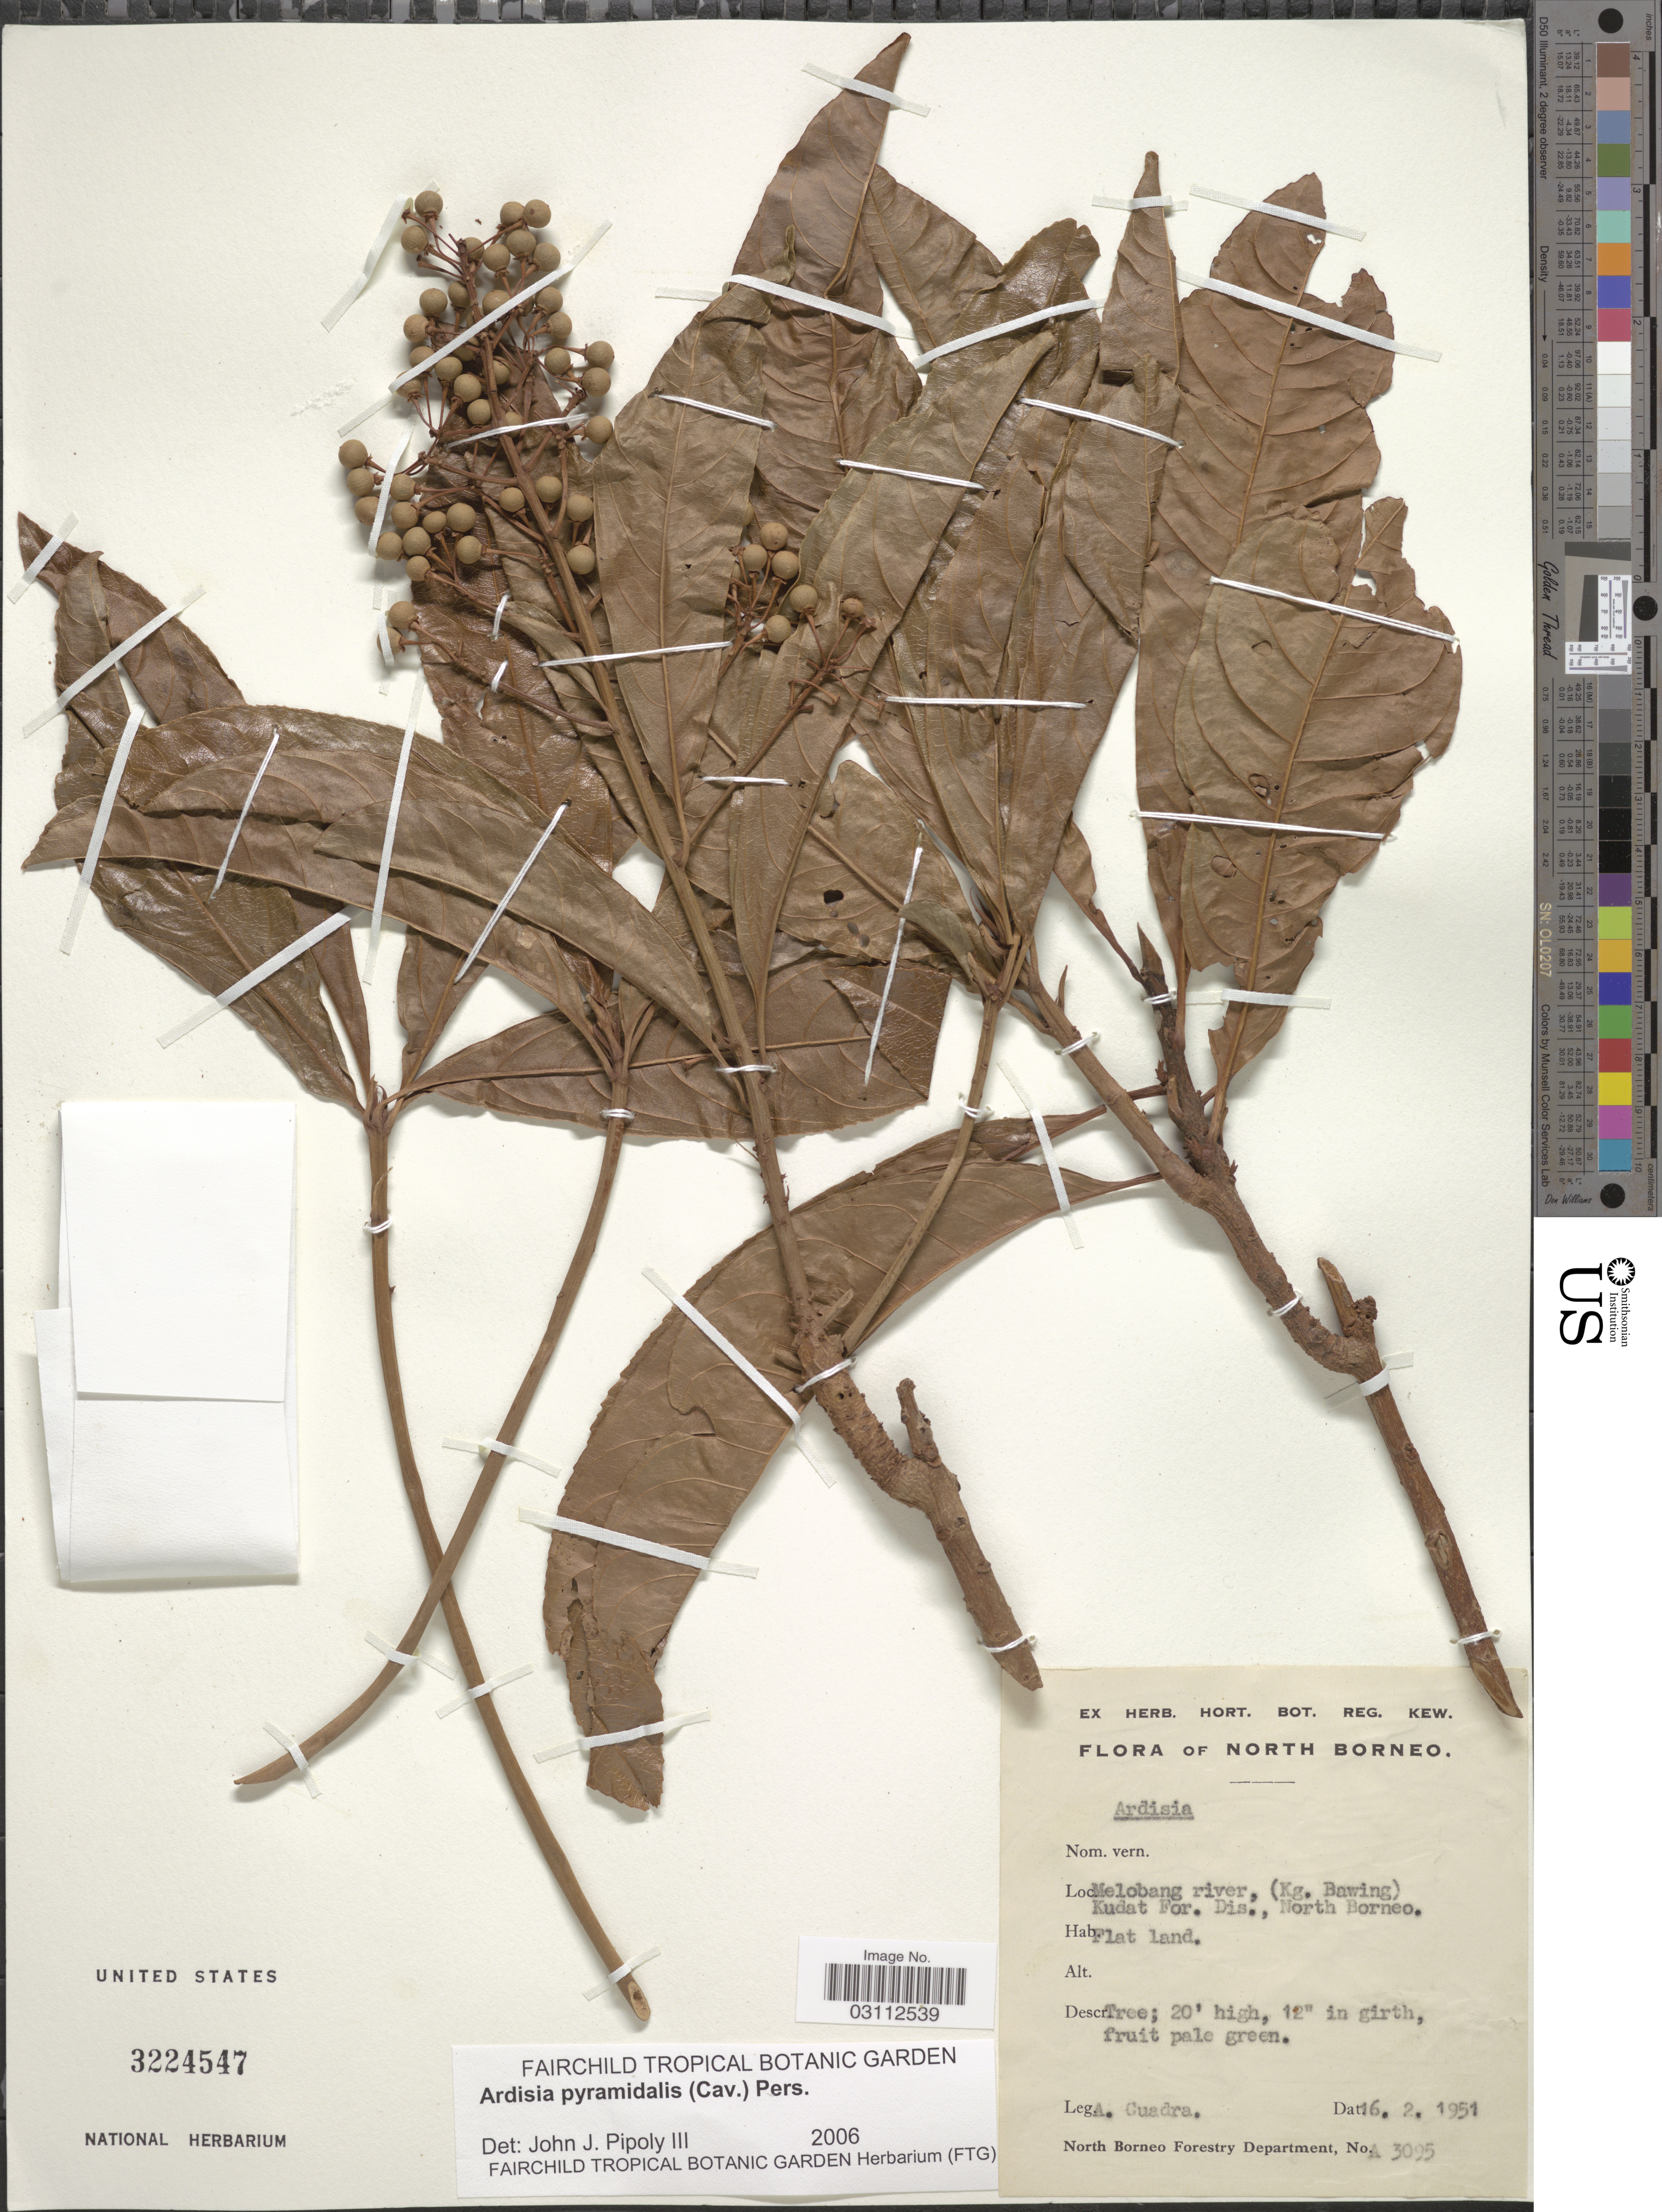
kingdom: Plantae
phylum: Tracheophyta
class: Magnoliopsida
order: Ericales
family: Primulaceae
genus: Ardisia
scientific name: Ardisia pyramidalis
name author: (Cav.) Pers.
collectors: A. Cuadra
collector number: A3095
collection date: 1951-02-16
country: Malaysia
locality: Melobang river, (Kg. Bawing) Kudat For. Dis., North Borneo.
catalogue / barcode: US 3224547